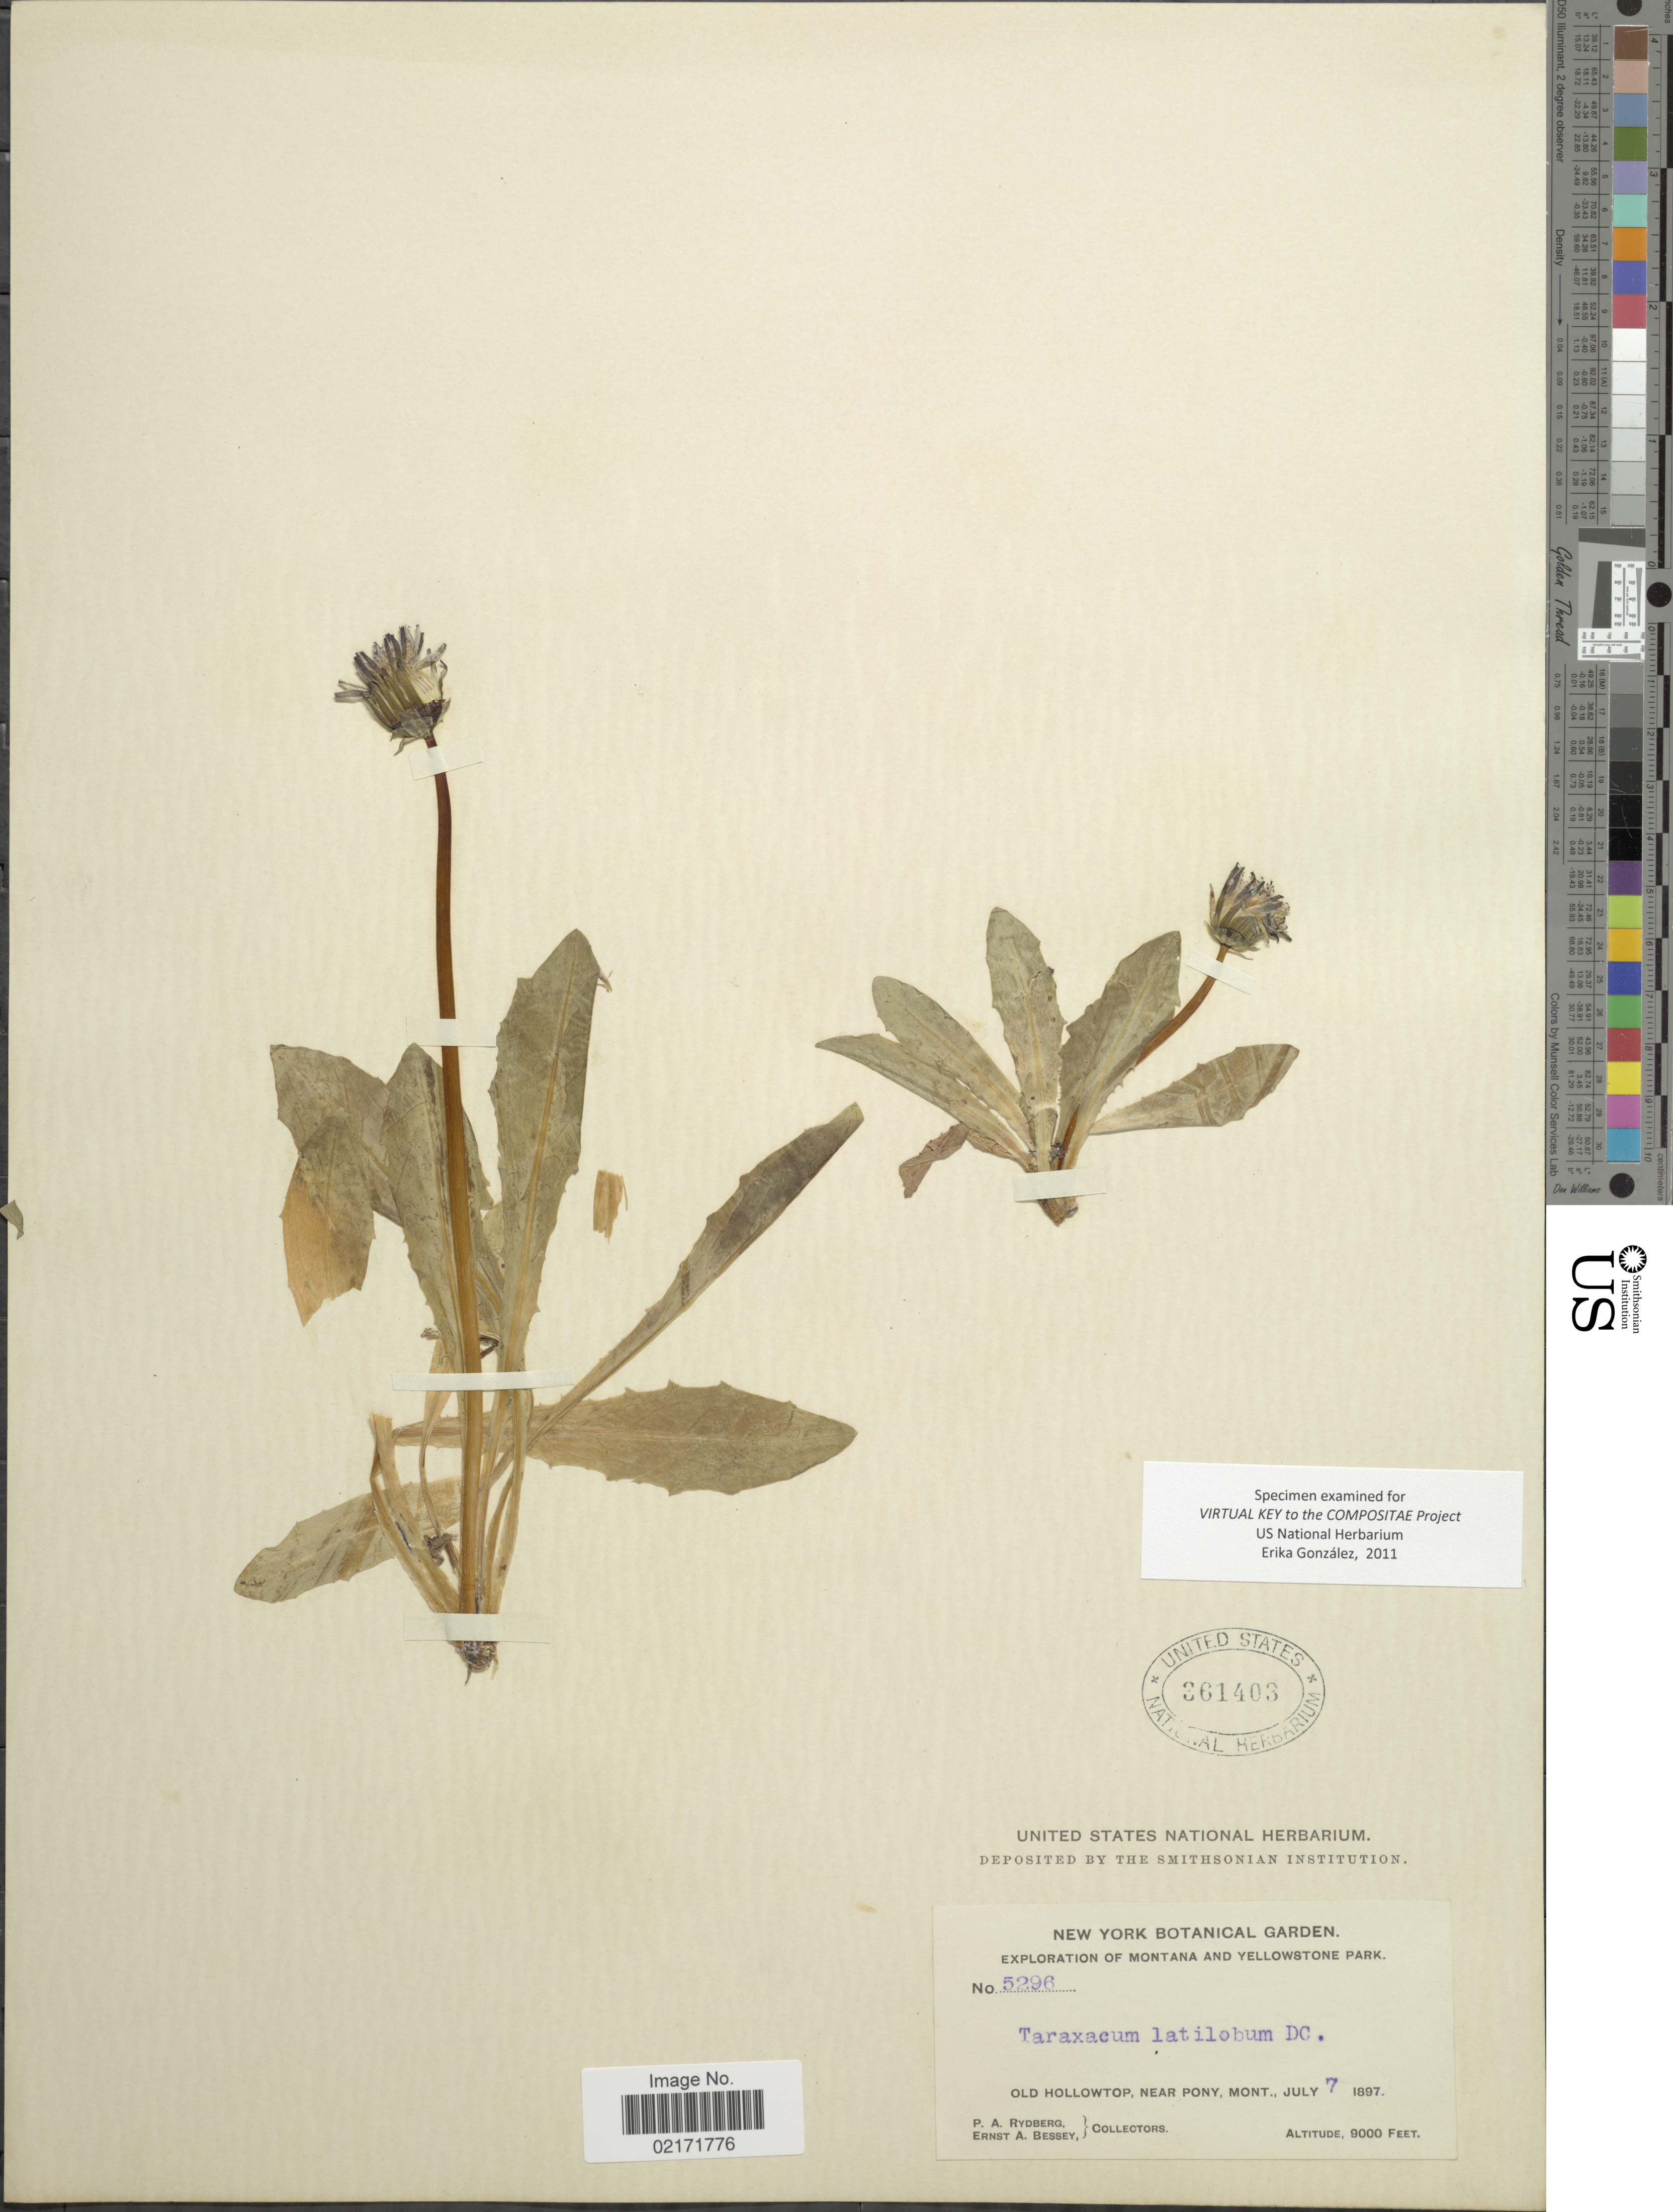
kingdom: Plantae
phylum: Tracheophyta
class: Magnoliopsida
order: Asterales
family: Asteraceae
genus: Taraxacum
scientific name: Taraxacum latilobum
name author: DC.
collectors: P. A. Rydberg & E. A. Bessey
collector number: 5296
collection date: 1897-07-07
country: United States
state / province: Montana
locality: Montana and Yellowstone Park. Old Hollowtop, near Pony, Mont.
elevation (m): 2743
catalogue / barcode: US 361403